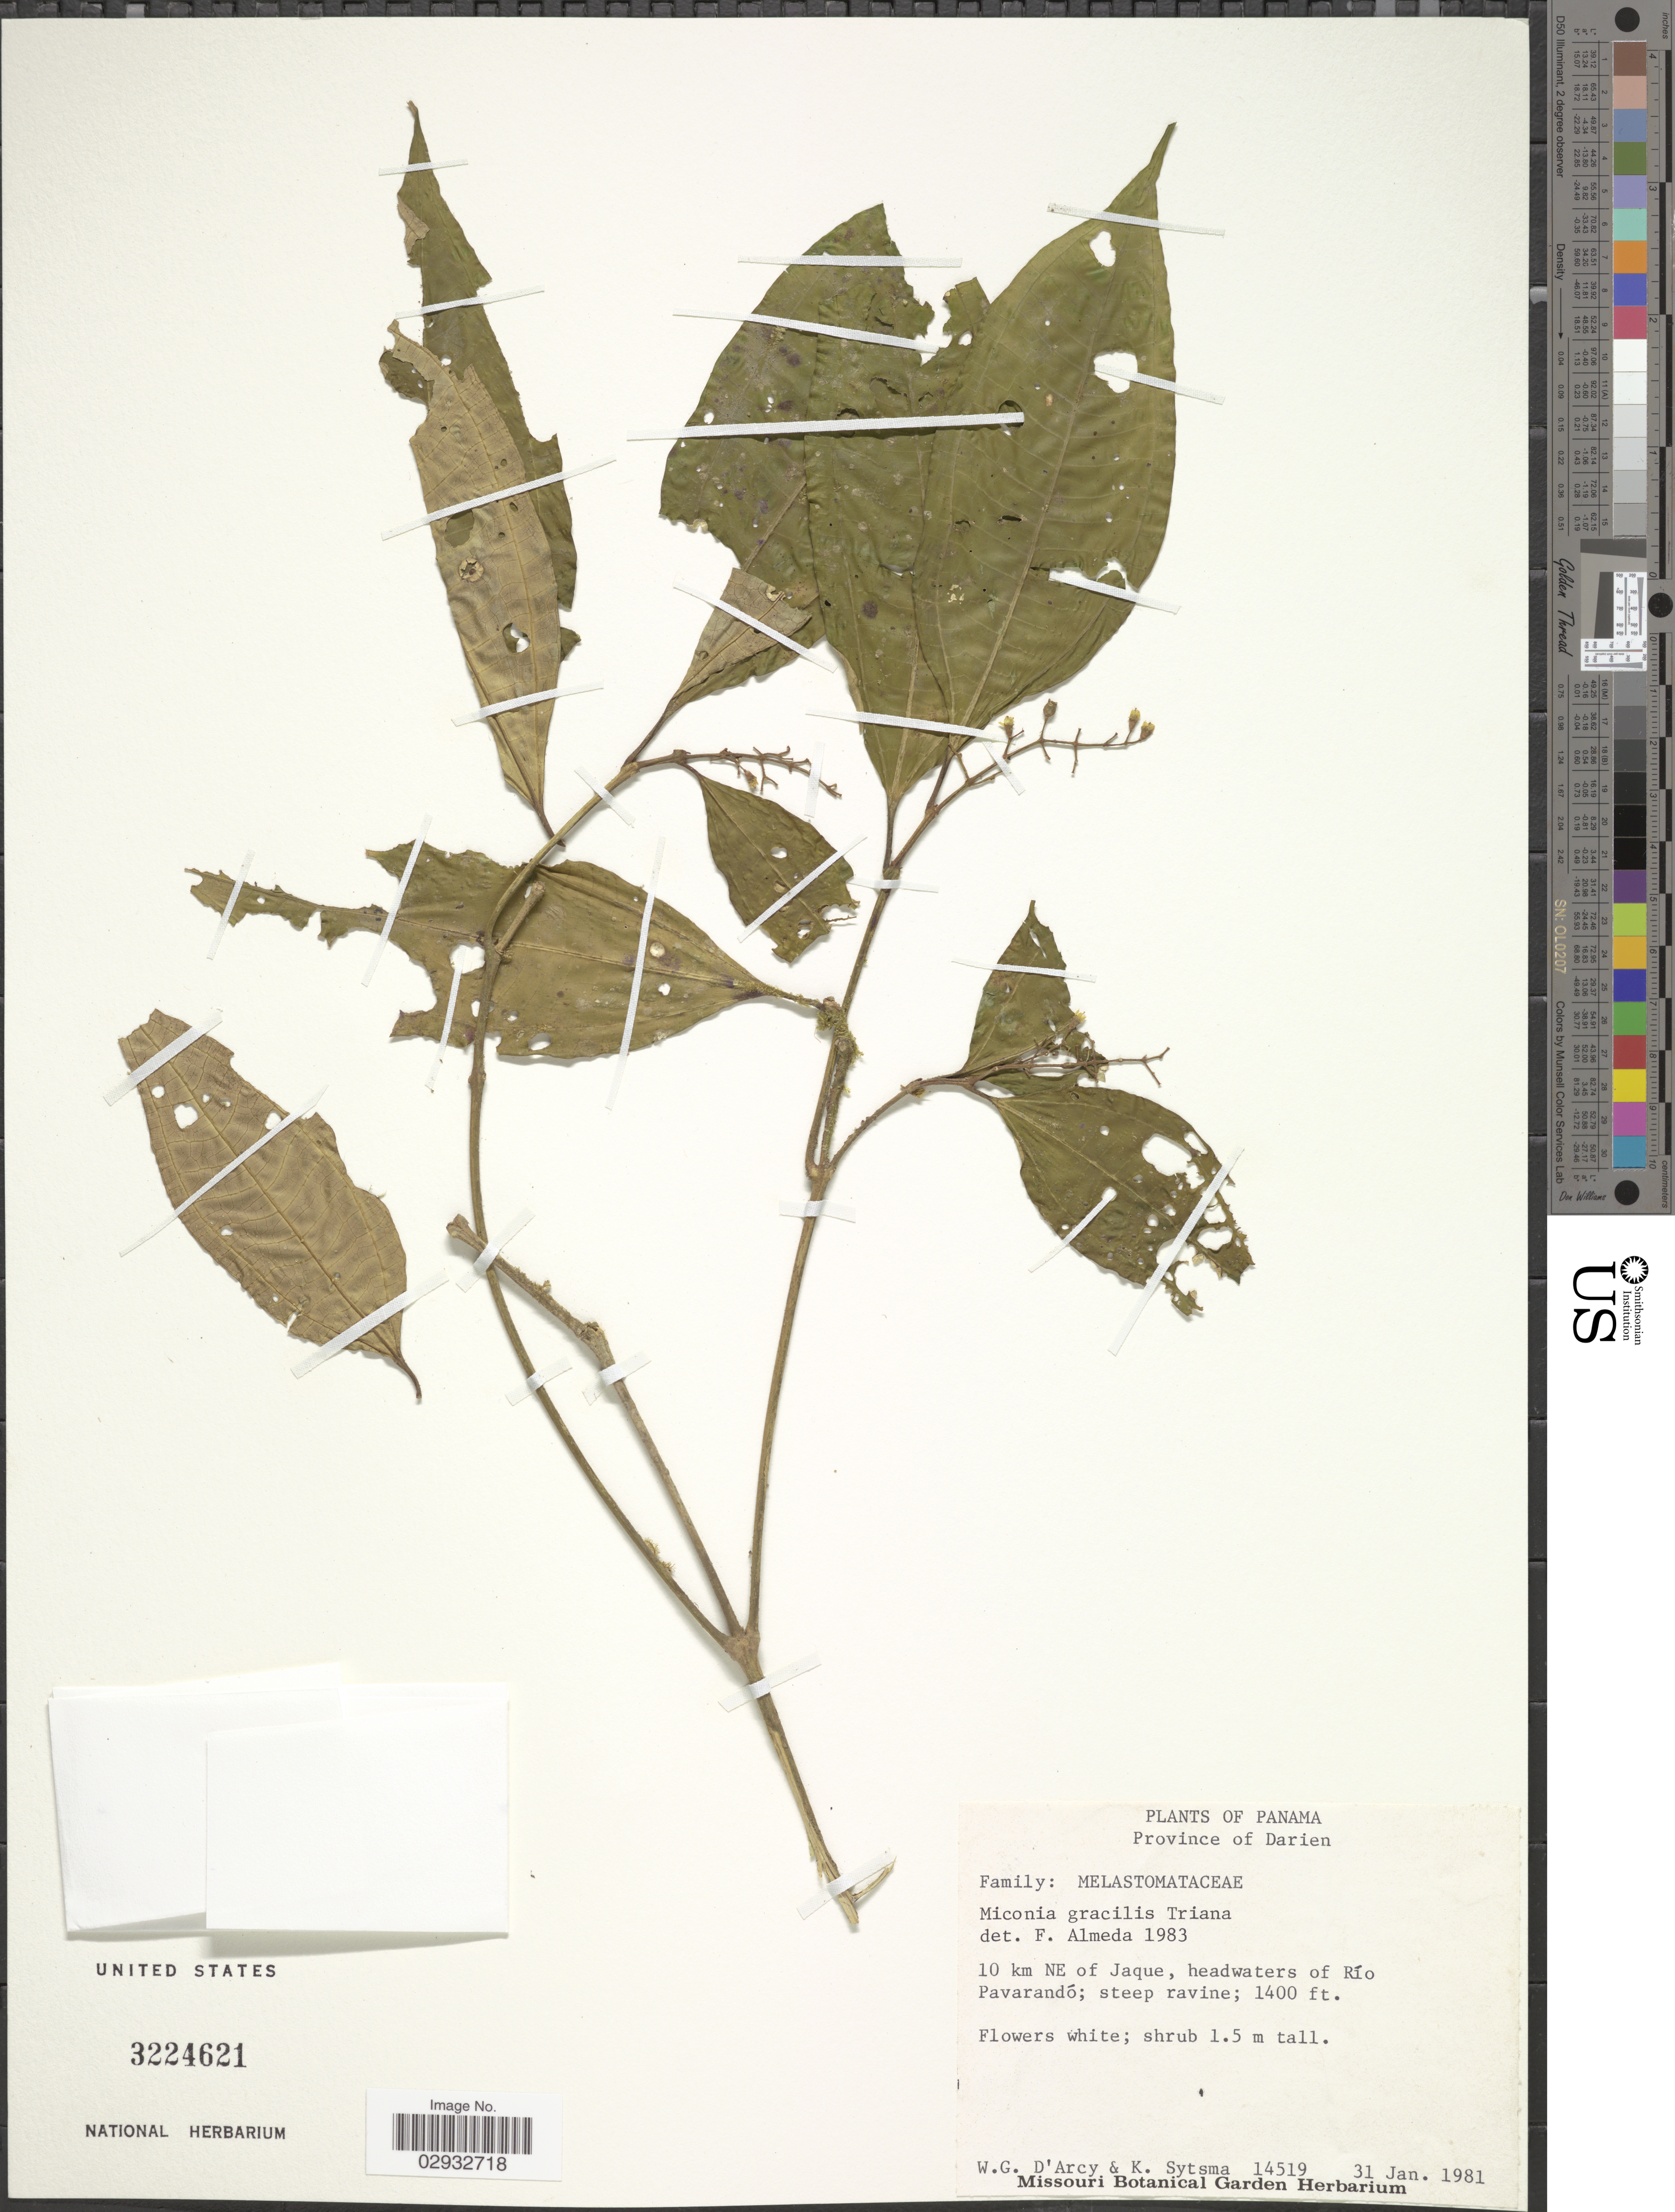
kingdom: Plantae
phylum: Tracheophyta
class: Magnoliopsida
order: Myrtales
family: Melastomataceae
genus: Miconia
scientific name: Miconia gracilis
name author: Triana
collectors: W. G. D'Arcy & K. J. Sytsma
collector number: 14519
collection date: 1981-01-31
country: Panama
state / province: Darién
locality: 10 km NE of Jaque, headwaters of Río Pavarandó.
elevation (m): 427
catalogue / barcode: US 3224621